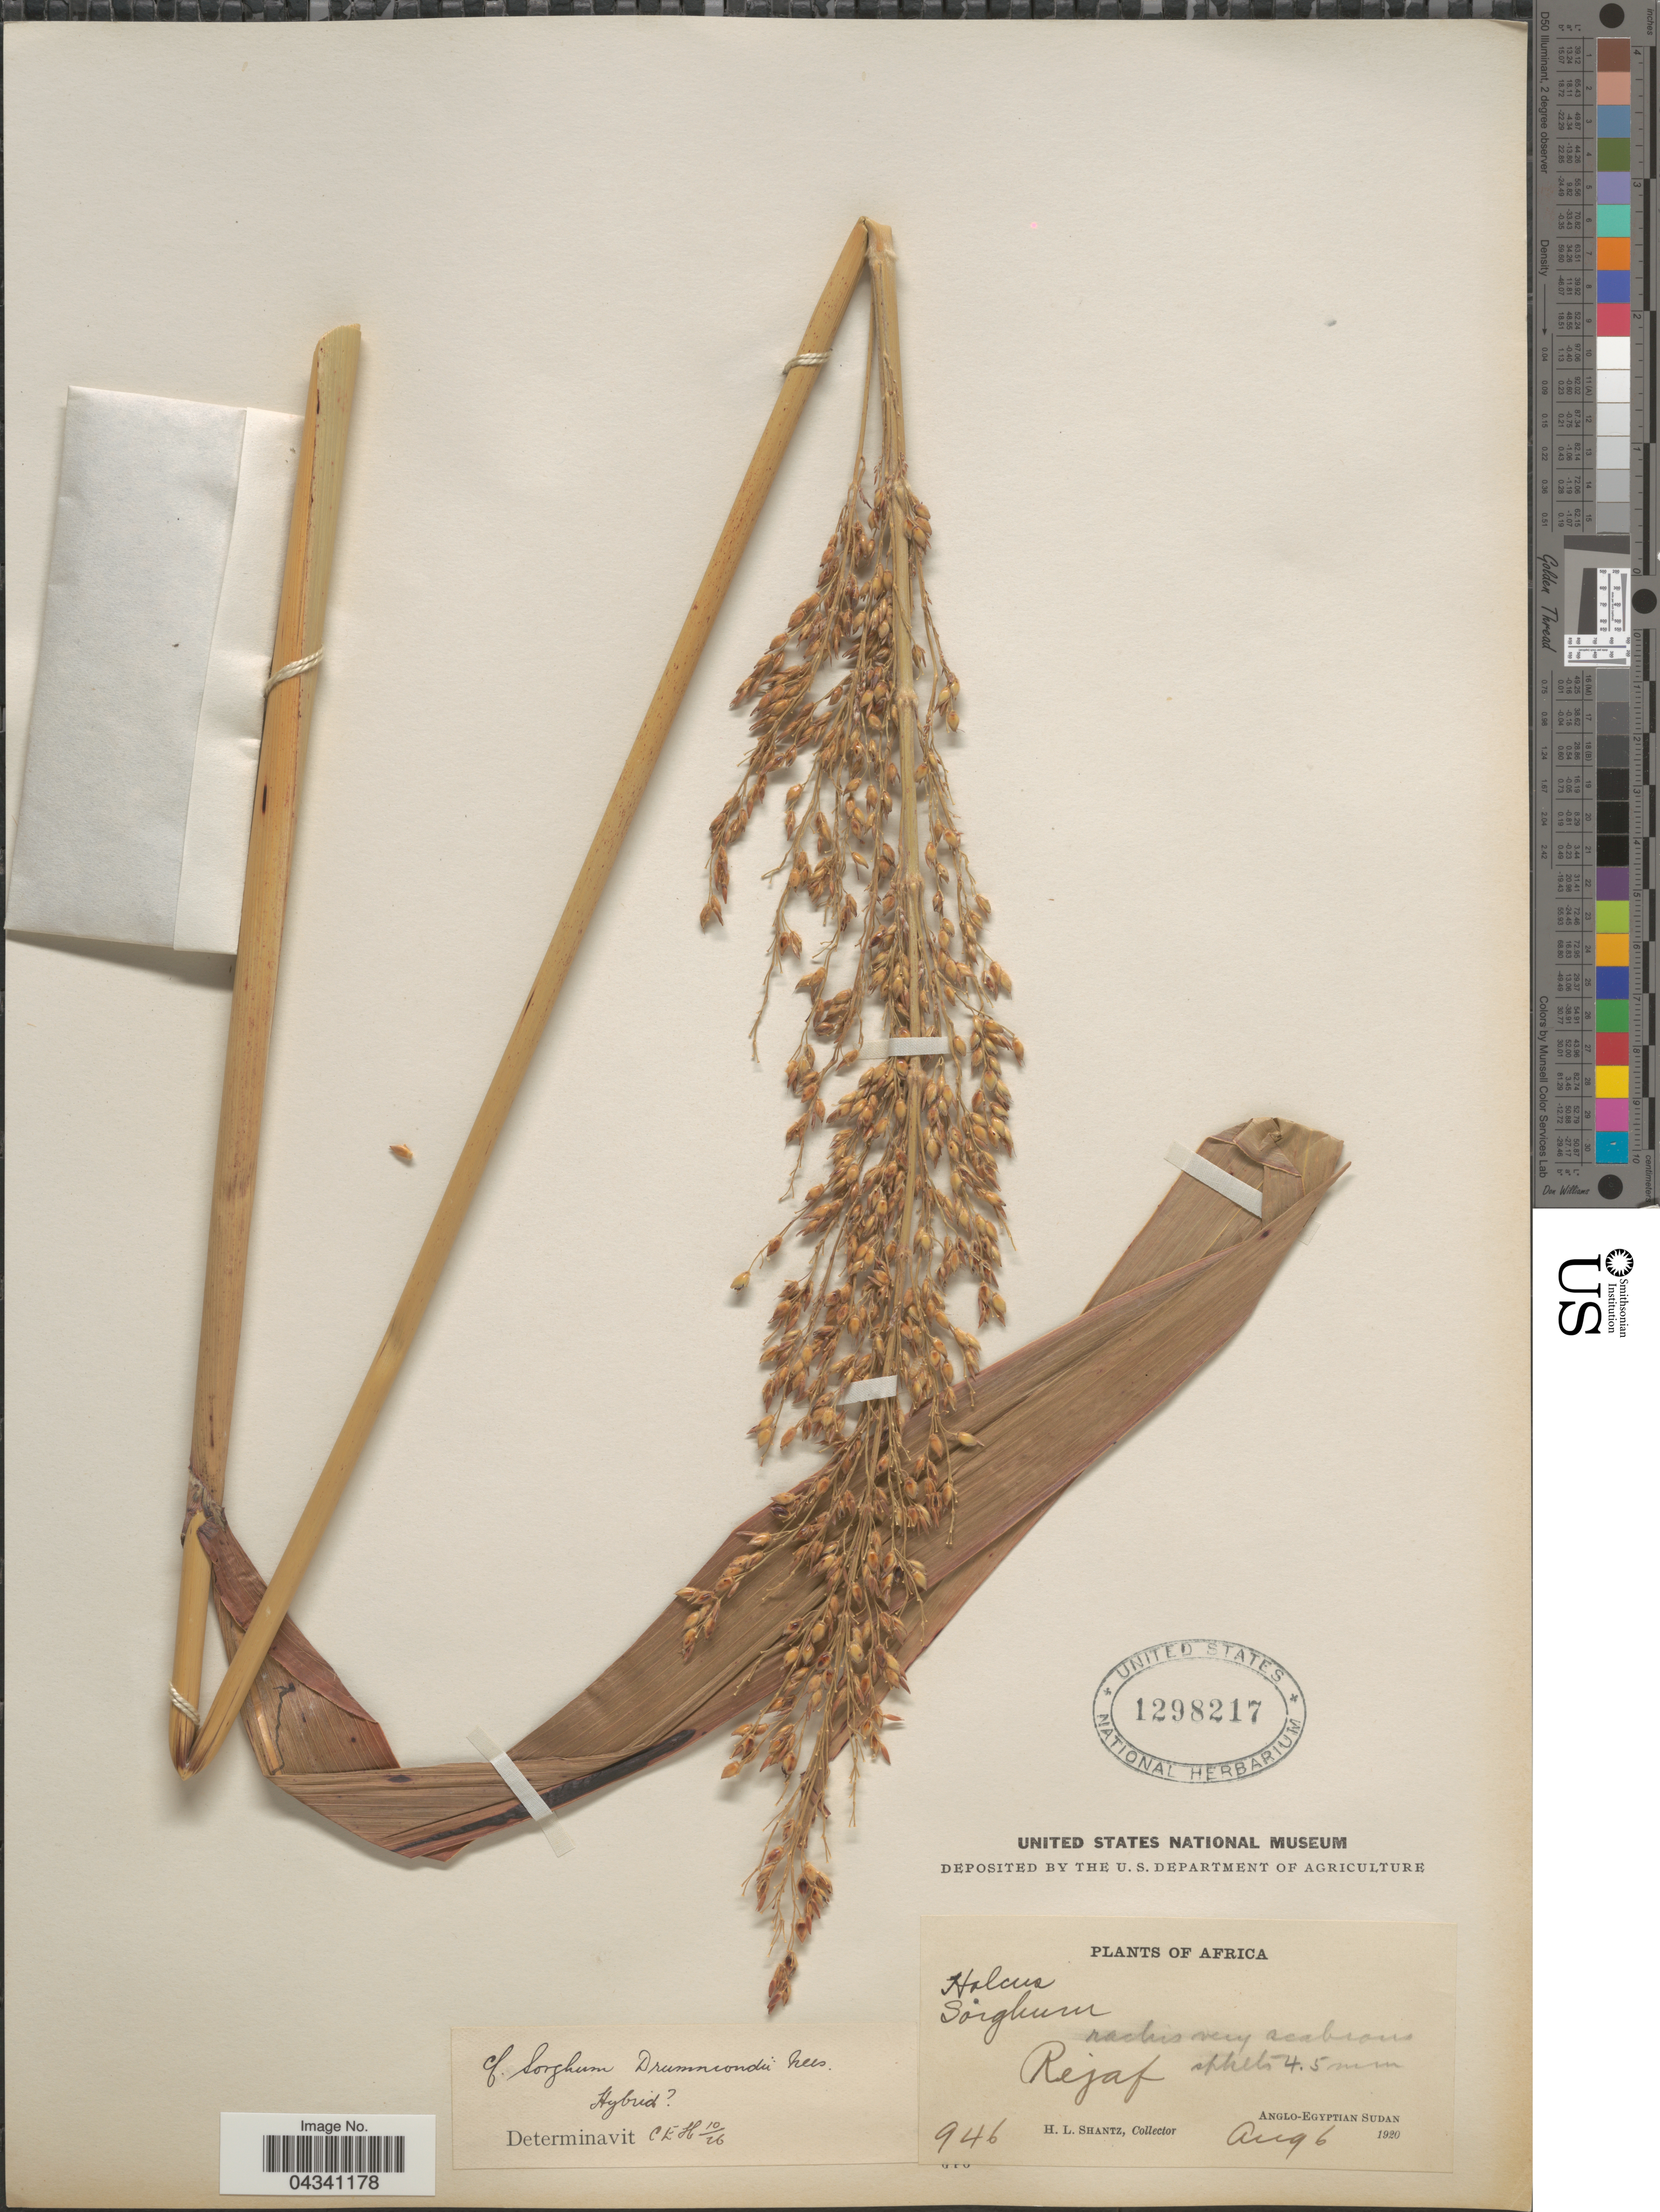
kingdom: Plantae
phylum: Tracheophyta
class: Liliopsida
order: Poales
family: Poaceae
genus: Sorghum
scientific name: Sorghum x drummondii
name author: (Nees ex Steud.) Millsp. & Chase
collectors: H. Shantz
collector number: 946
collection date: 1920-08-06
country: Sudan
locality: Rejaf. Anglo-Egyptian Sudan.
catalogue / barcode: US 1298217